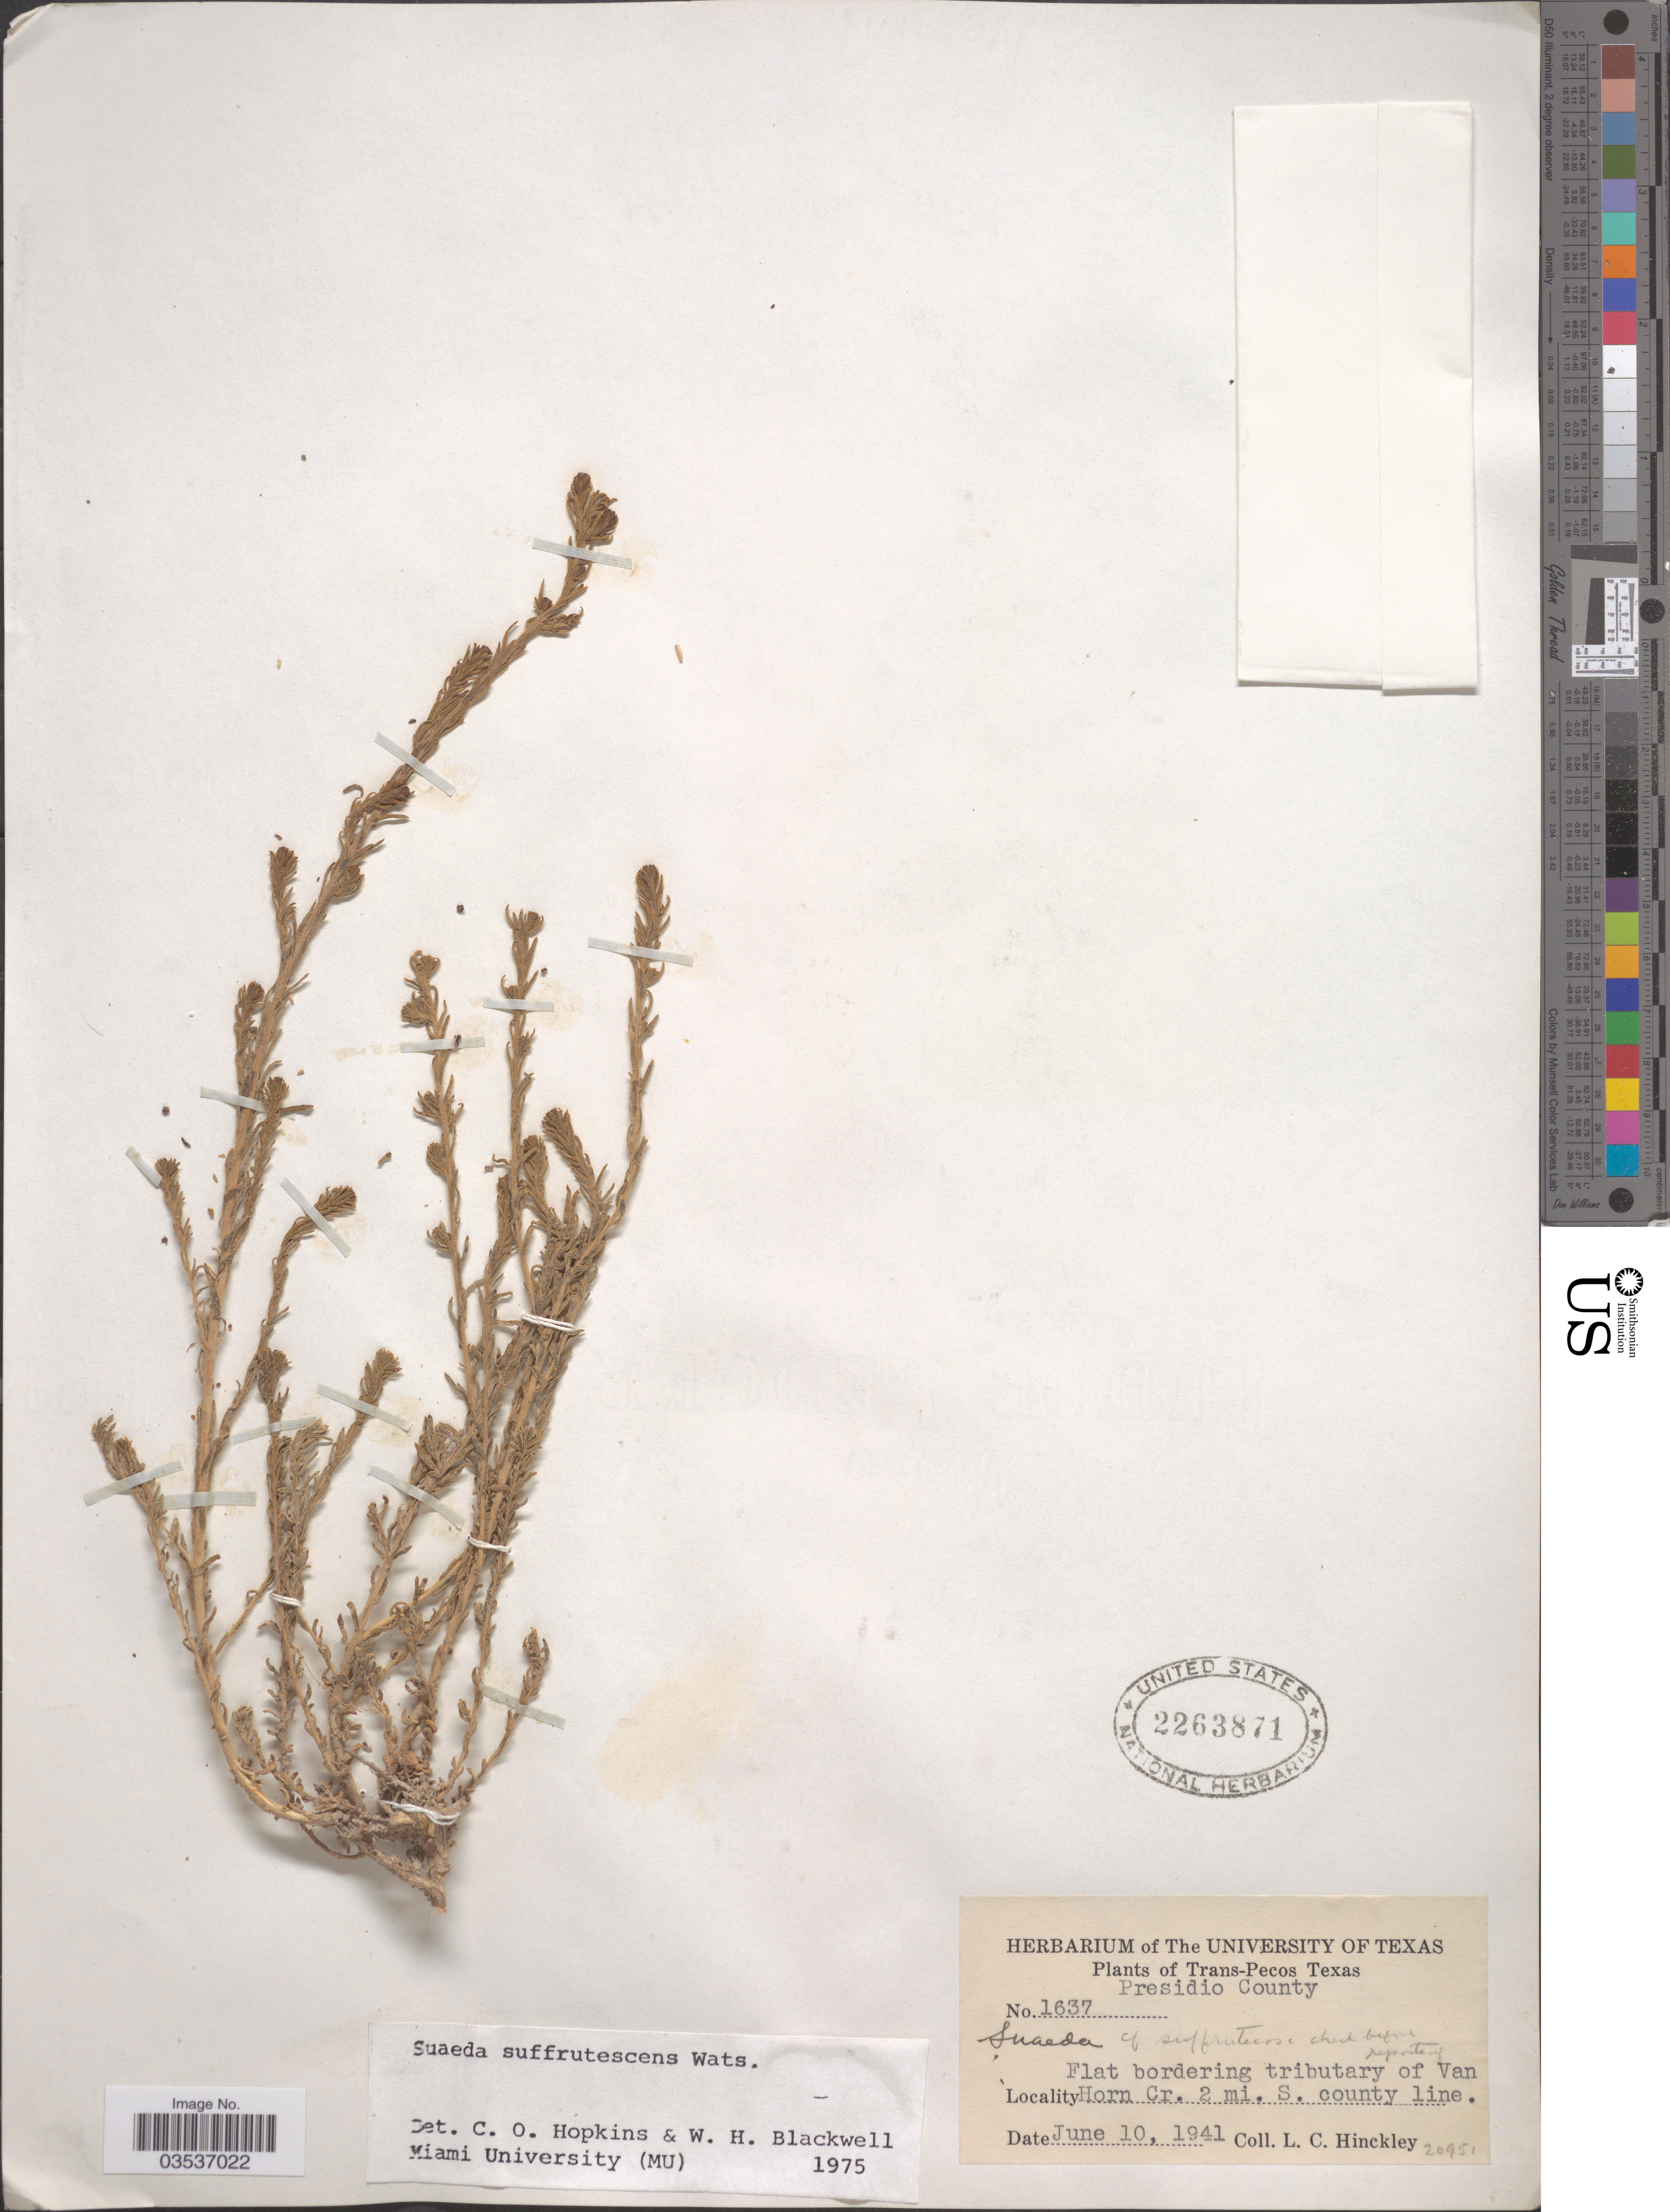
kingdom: Plantae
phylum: Tracheophyta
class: Magnoliopsida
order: Caryophyllales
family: Amaranthaceae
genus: Suaeda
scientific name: Suaeda suffrutescens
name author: S. Watson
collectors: L. Hinckley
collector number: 1637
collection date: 1941-06-10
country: United States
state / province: Texas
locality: Trans-Pecos Texas. Presidio County. Flat bordering tributary of Van Horn Cr. 2 mi. S. county line.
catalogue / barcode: US 2263871